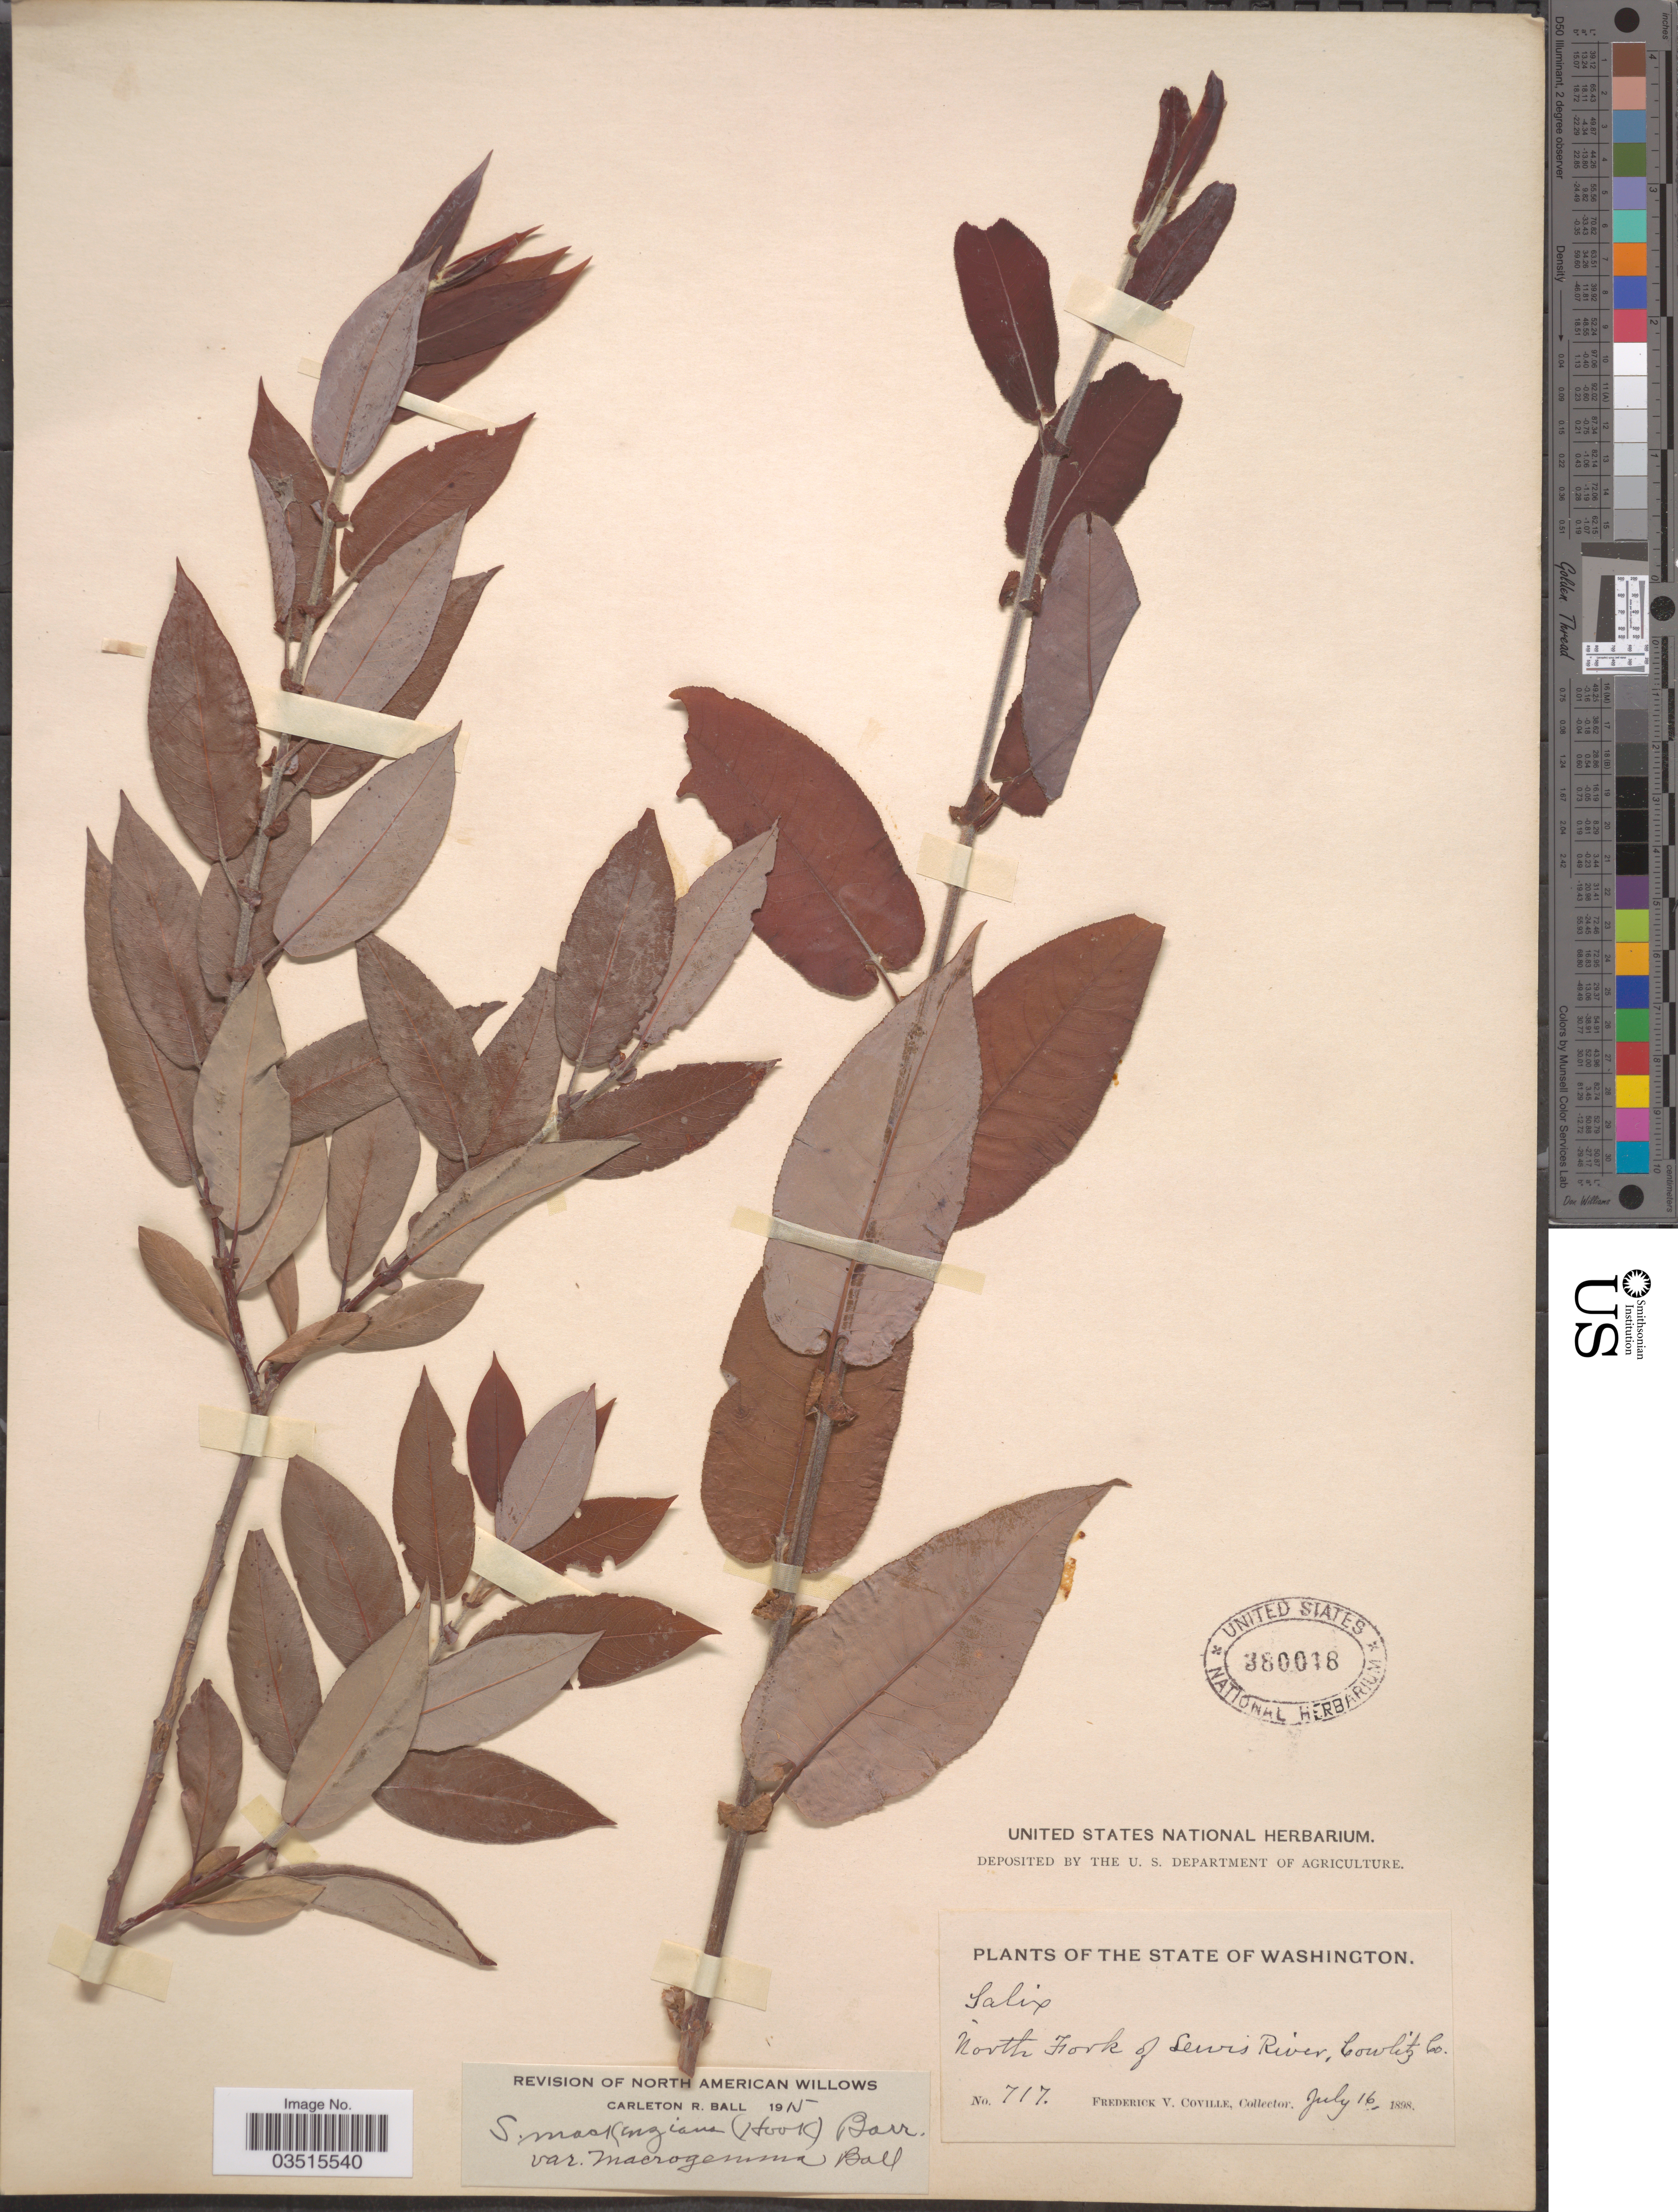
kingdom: Plantae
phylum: Tracheophyta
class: Magnoliopsida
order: Malpighiales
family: Salicaceae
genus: Salix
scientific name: Salix mackenzieana var. macrogemma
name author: C.R. Ball in Piper & Beattie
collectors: F. V. Coville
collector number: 717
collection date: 1898-07-16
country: United States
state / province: Washington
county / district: Cowlitz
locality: North Fork of Lewis River, Cowlitz Co.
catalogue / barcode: US 380018